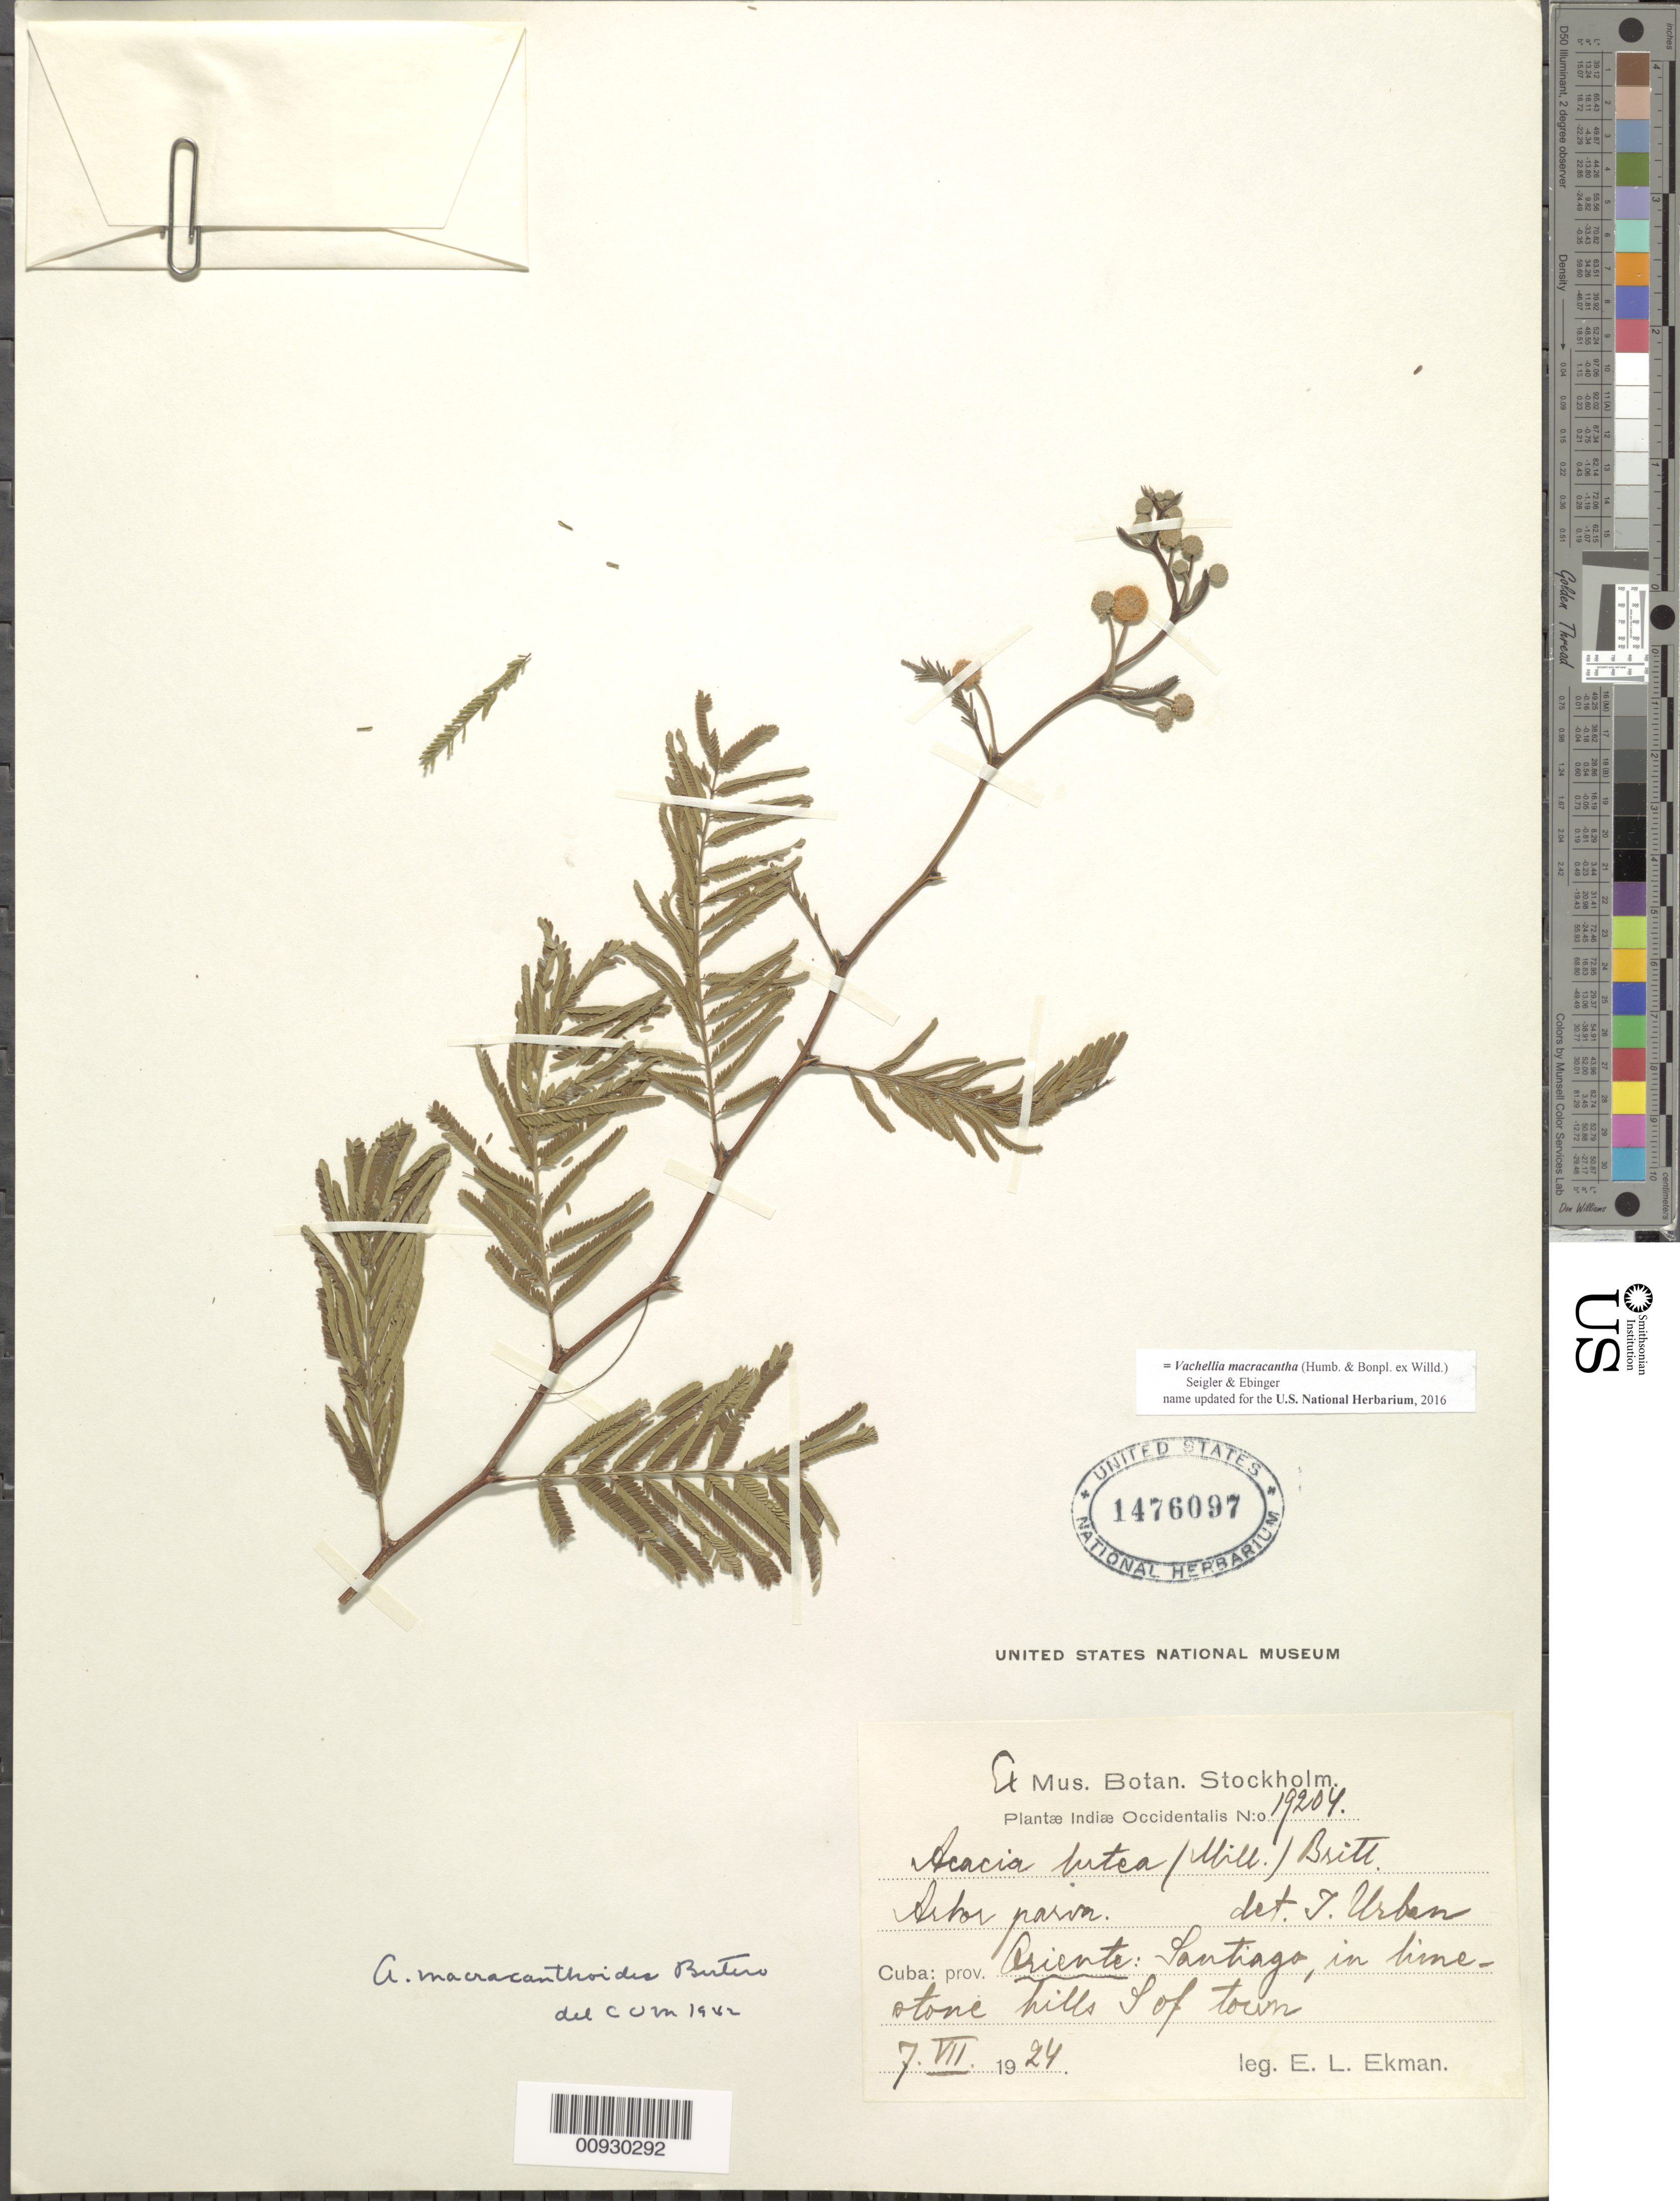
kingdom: Plantae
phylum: Tracheophyta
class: Magnoliopsida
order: Fabales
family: Fabaceae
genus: Vachellia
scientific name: Vachellia macracantha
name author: (Humb. & Bonpl. ex Willd.) Seigler & Ebinger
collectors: E. L. Ekman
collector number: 19204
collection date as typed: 07 Sep 1924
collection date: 1924-09-07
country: Cuba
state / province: Santiago de Cuba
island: Cuba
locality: Santiago in limestone hills South of town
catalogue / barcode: US 1476097